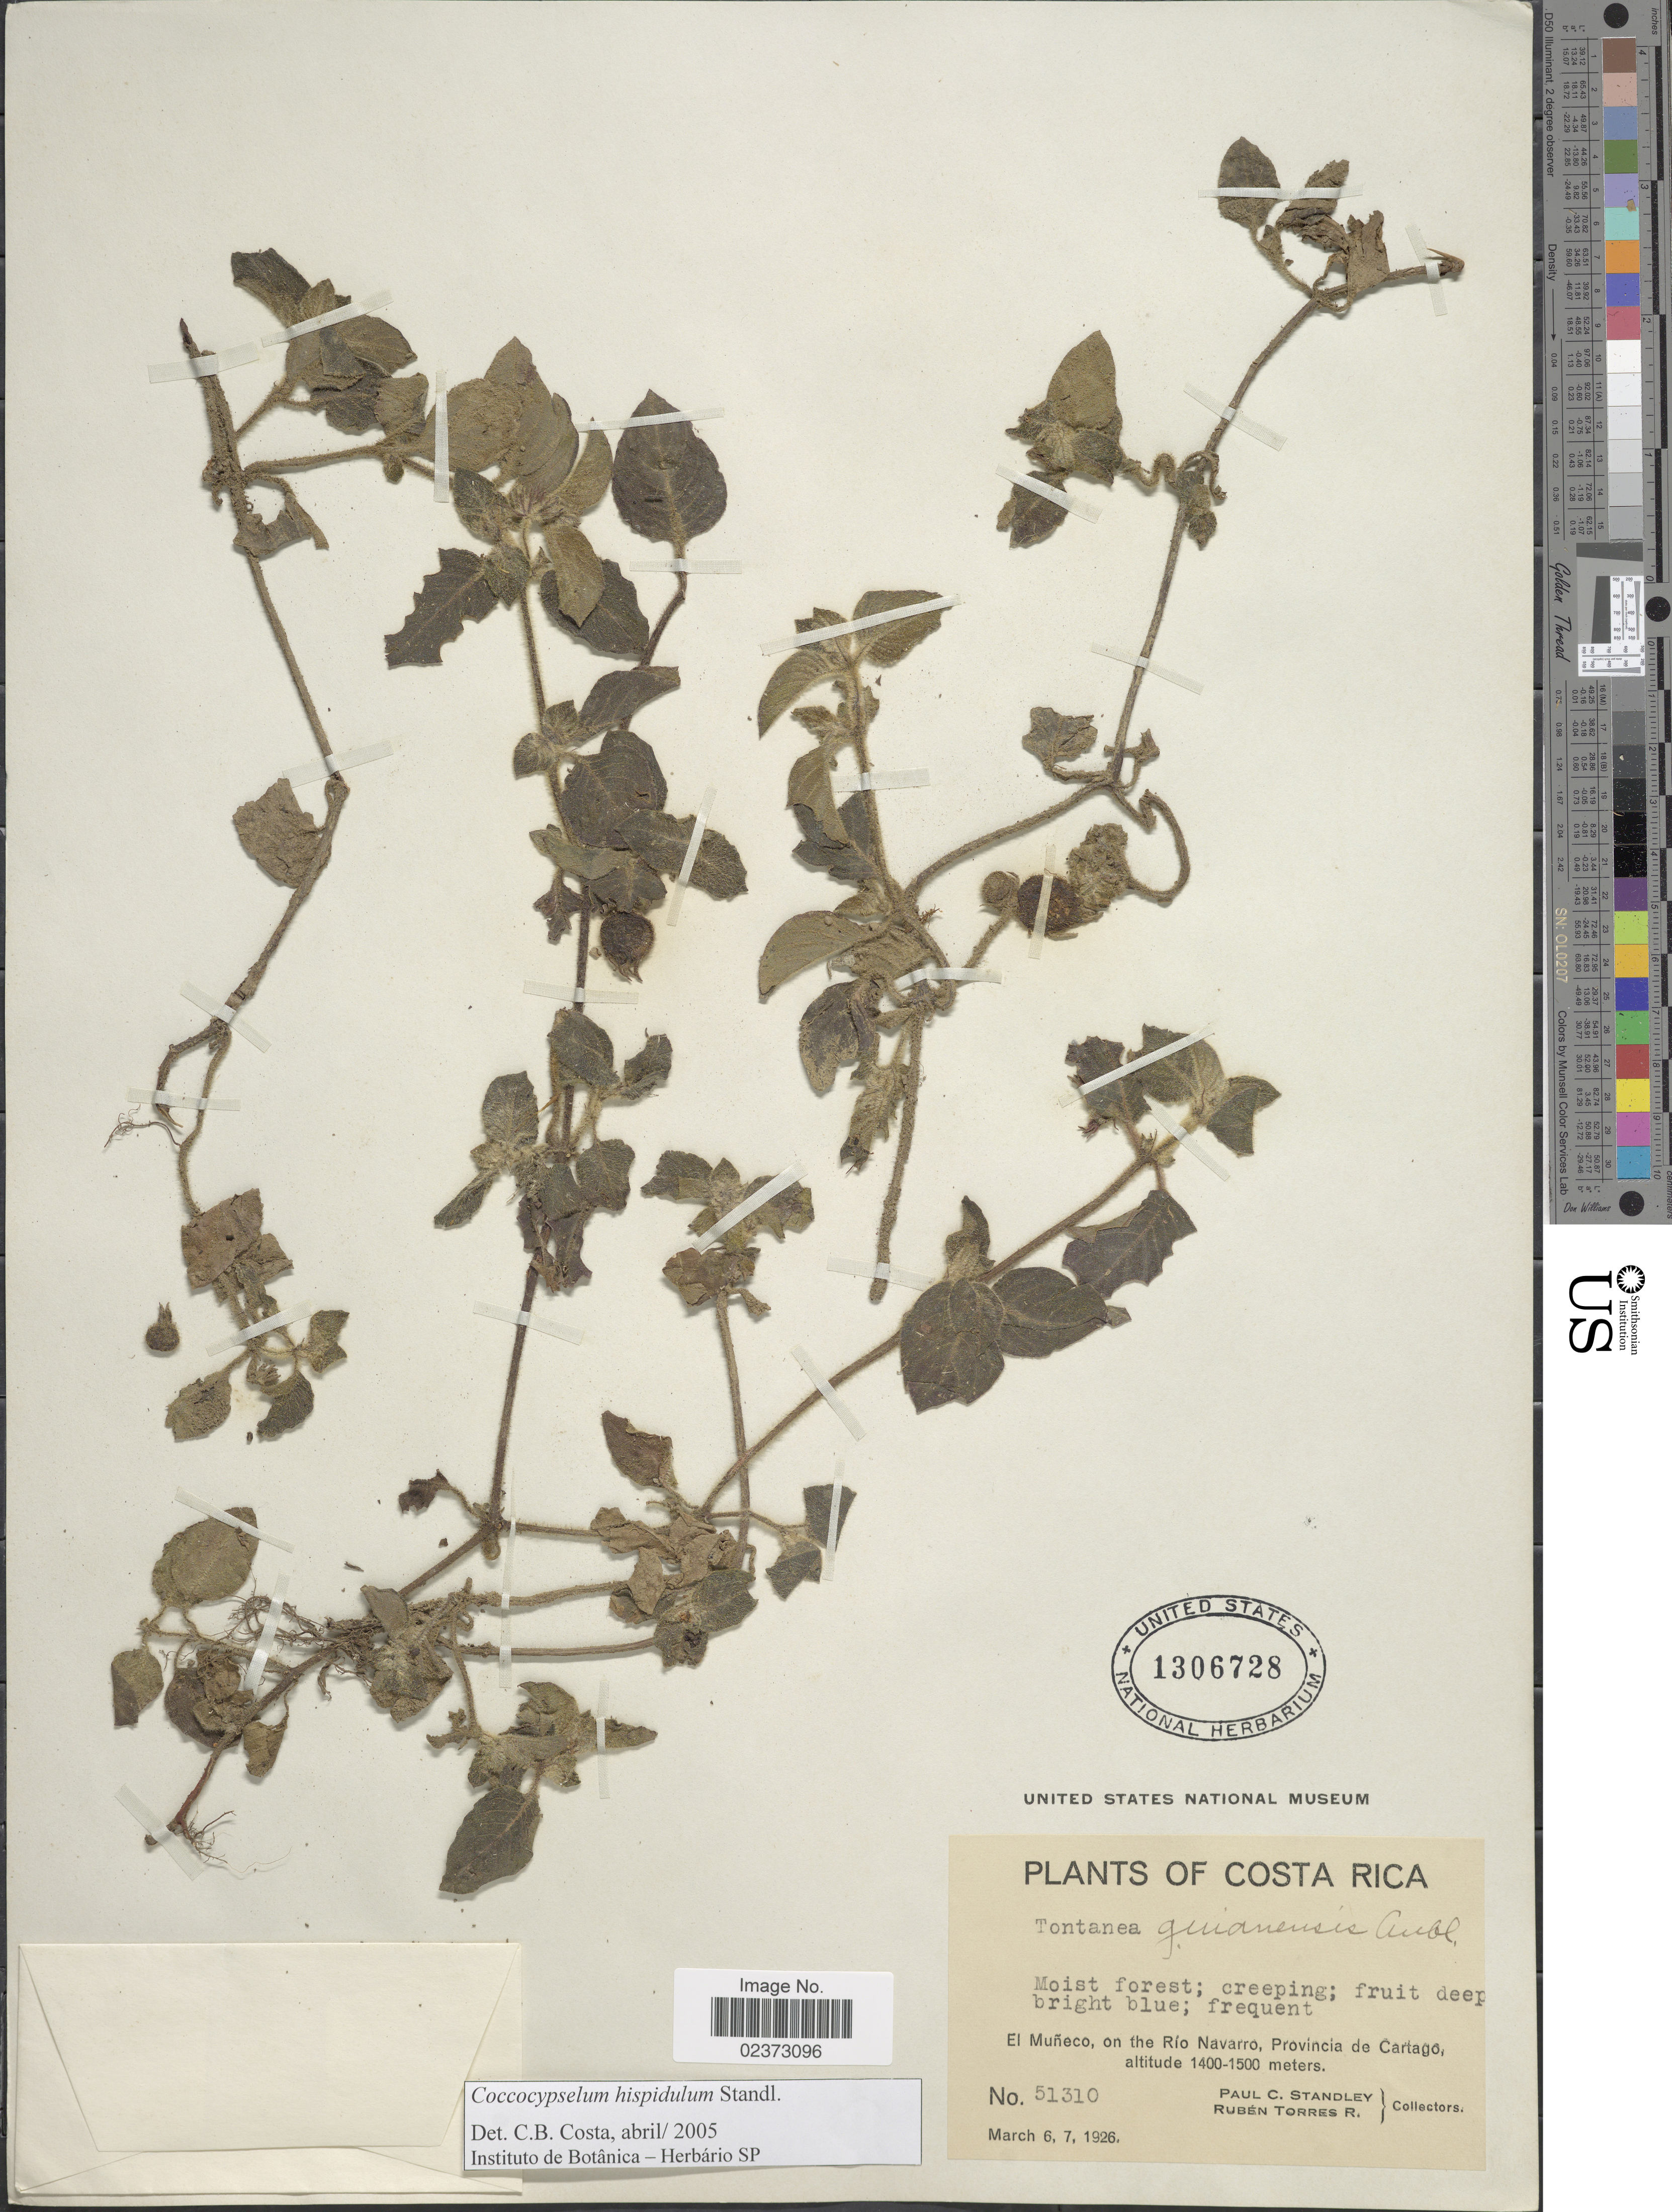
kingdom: Plantae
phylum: Tracheophyta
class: Magnoliopsida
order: Gentianales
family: Rubiaceae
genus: Coccocypselum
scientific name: Coccocypselum hispidulum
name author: (Standl.) Standl.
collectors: P. C. Standley & R. Torres Rojas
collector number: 51310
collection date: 1926-03-06/1926-03-07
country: Costa Rica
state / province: Cartago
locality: El Muneco, on the Rio Navarro, Provincia de Cartago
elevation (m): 1400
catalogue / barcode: US 1306728